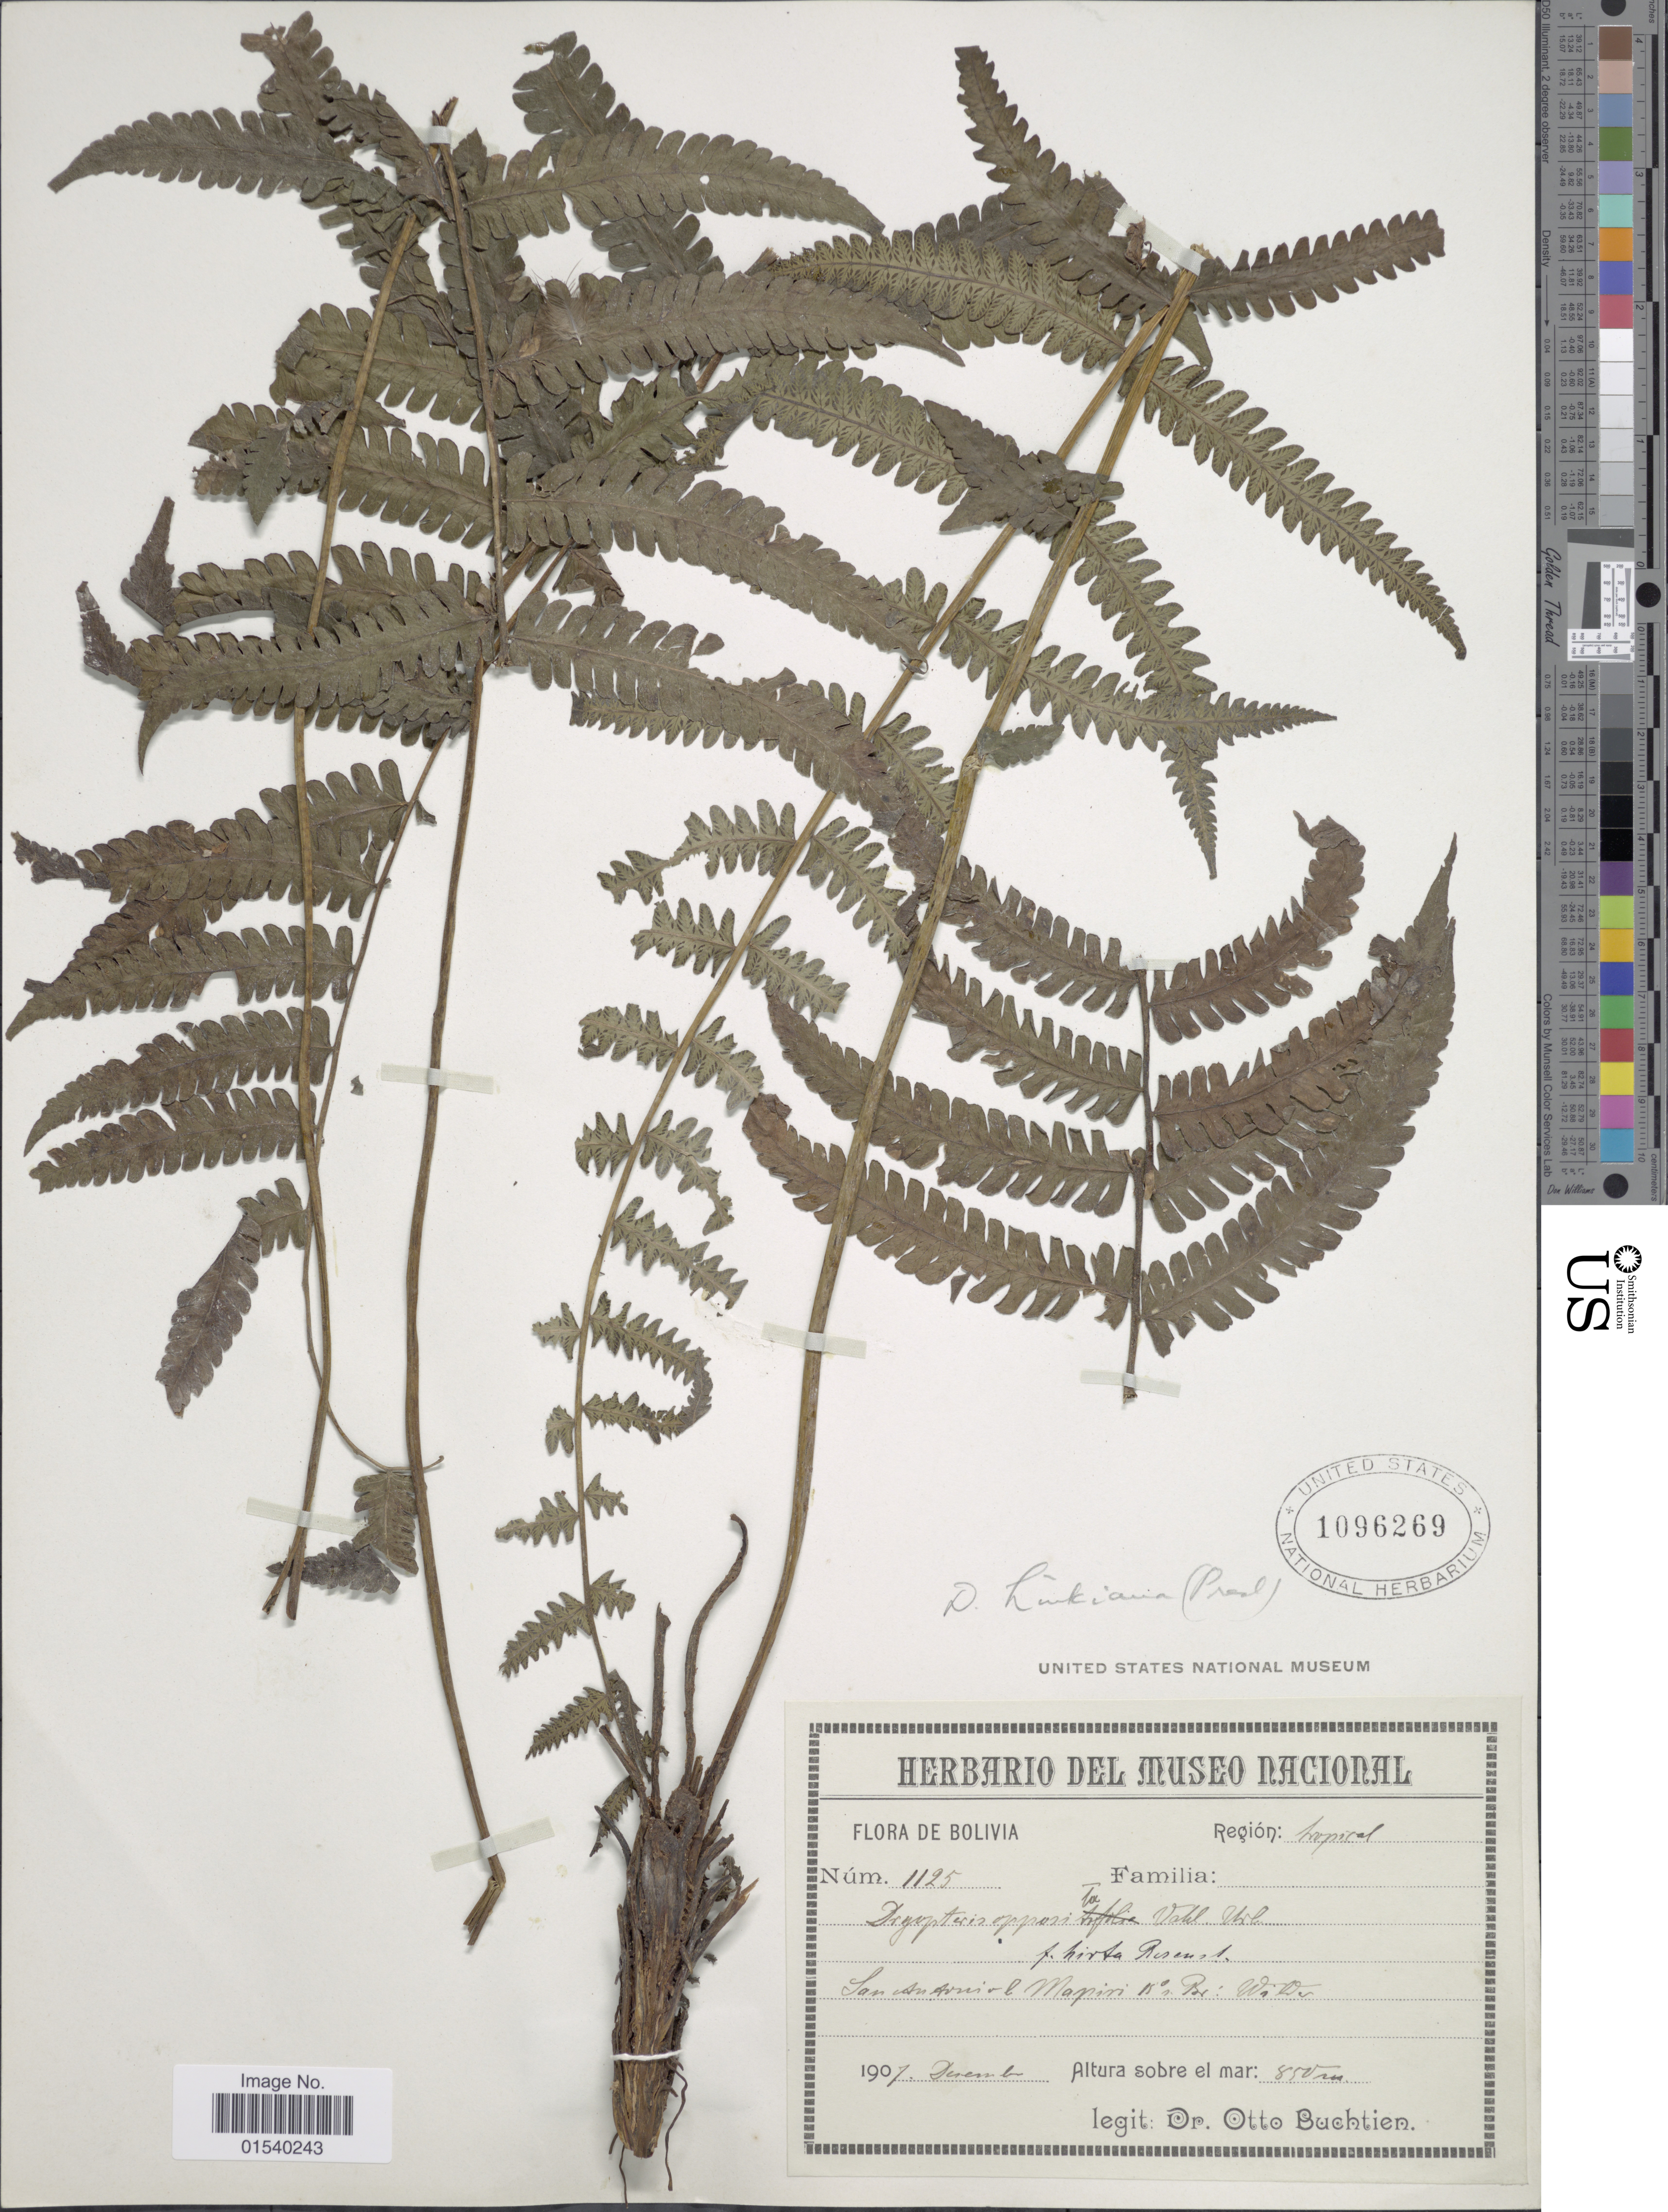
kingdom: Plantae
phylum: Tracheophyta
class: Polypodiopsida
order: Polypodiales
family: Thelypteridaceae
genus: Amauropelta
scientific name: Amauropelta linkiana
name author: (C. Presl) Pic. Serm.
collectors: O. Buchtien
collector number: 1125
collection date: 1907-12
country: Bolivia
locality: San Antonio b Mapiri 15° Br.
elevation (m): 850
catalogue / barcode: US 1096269